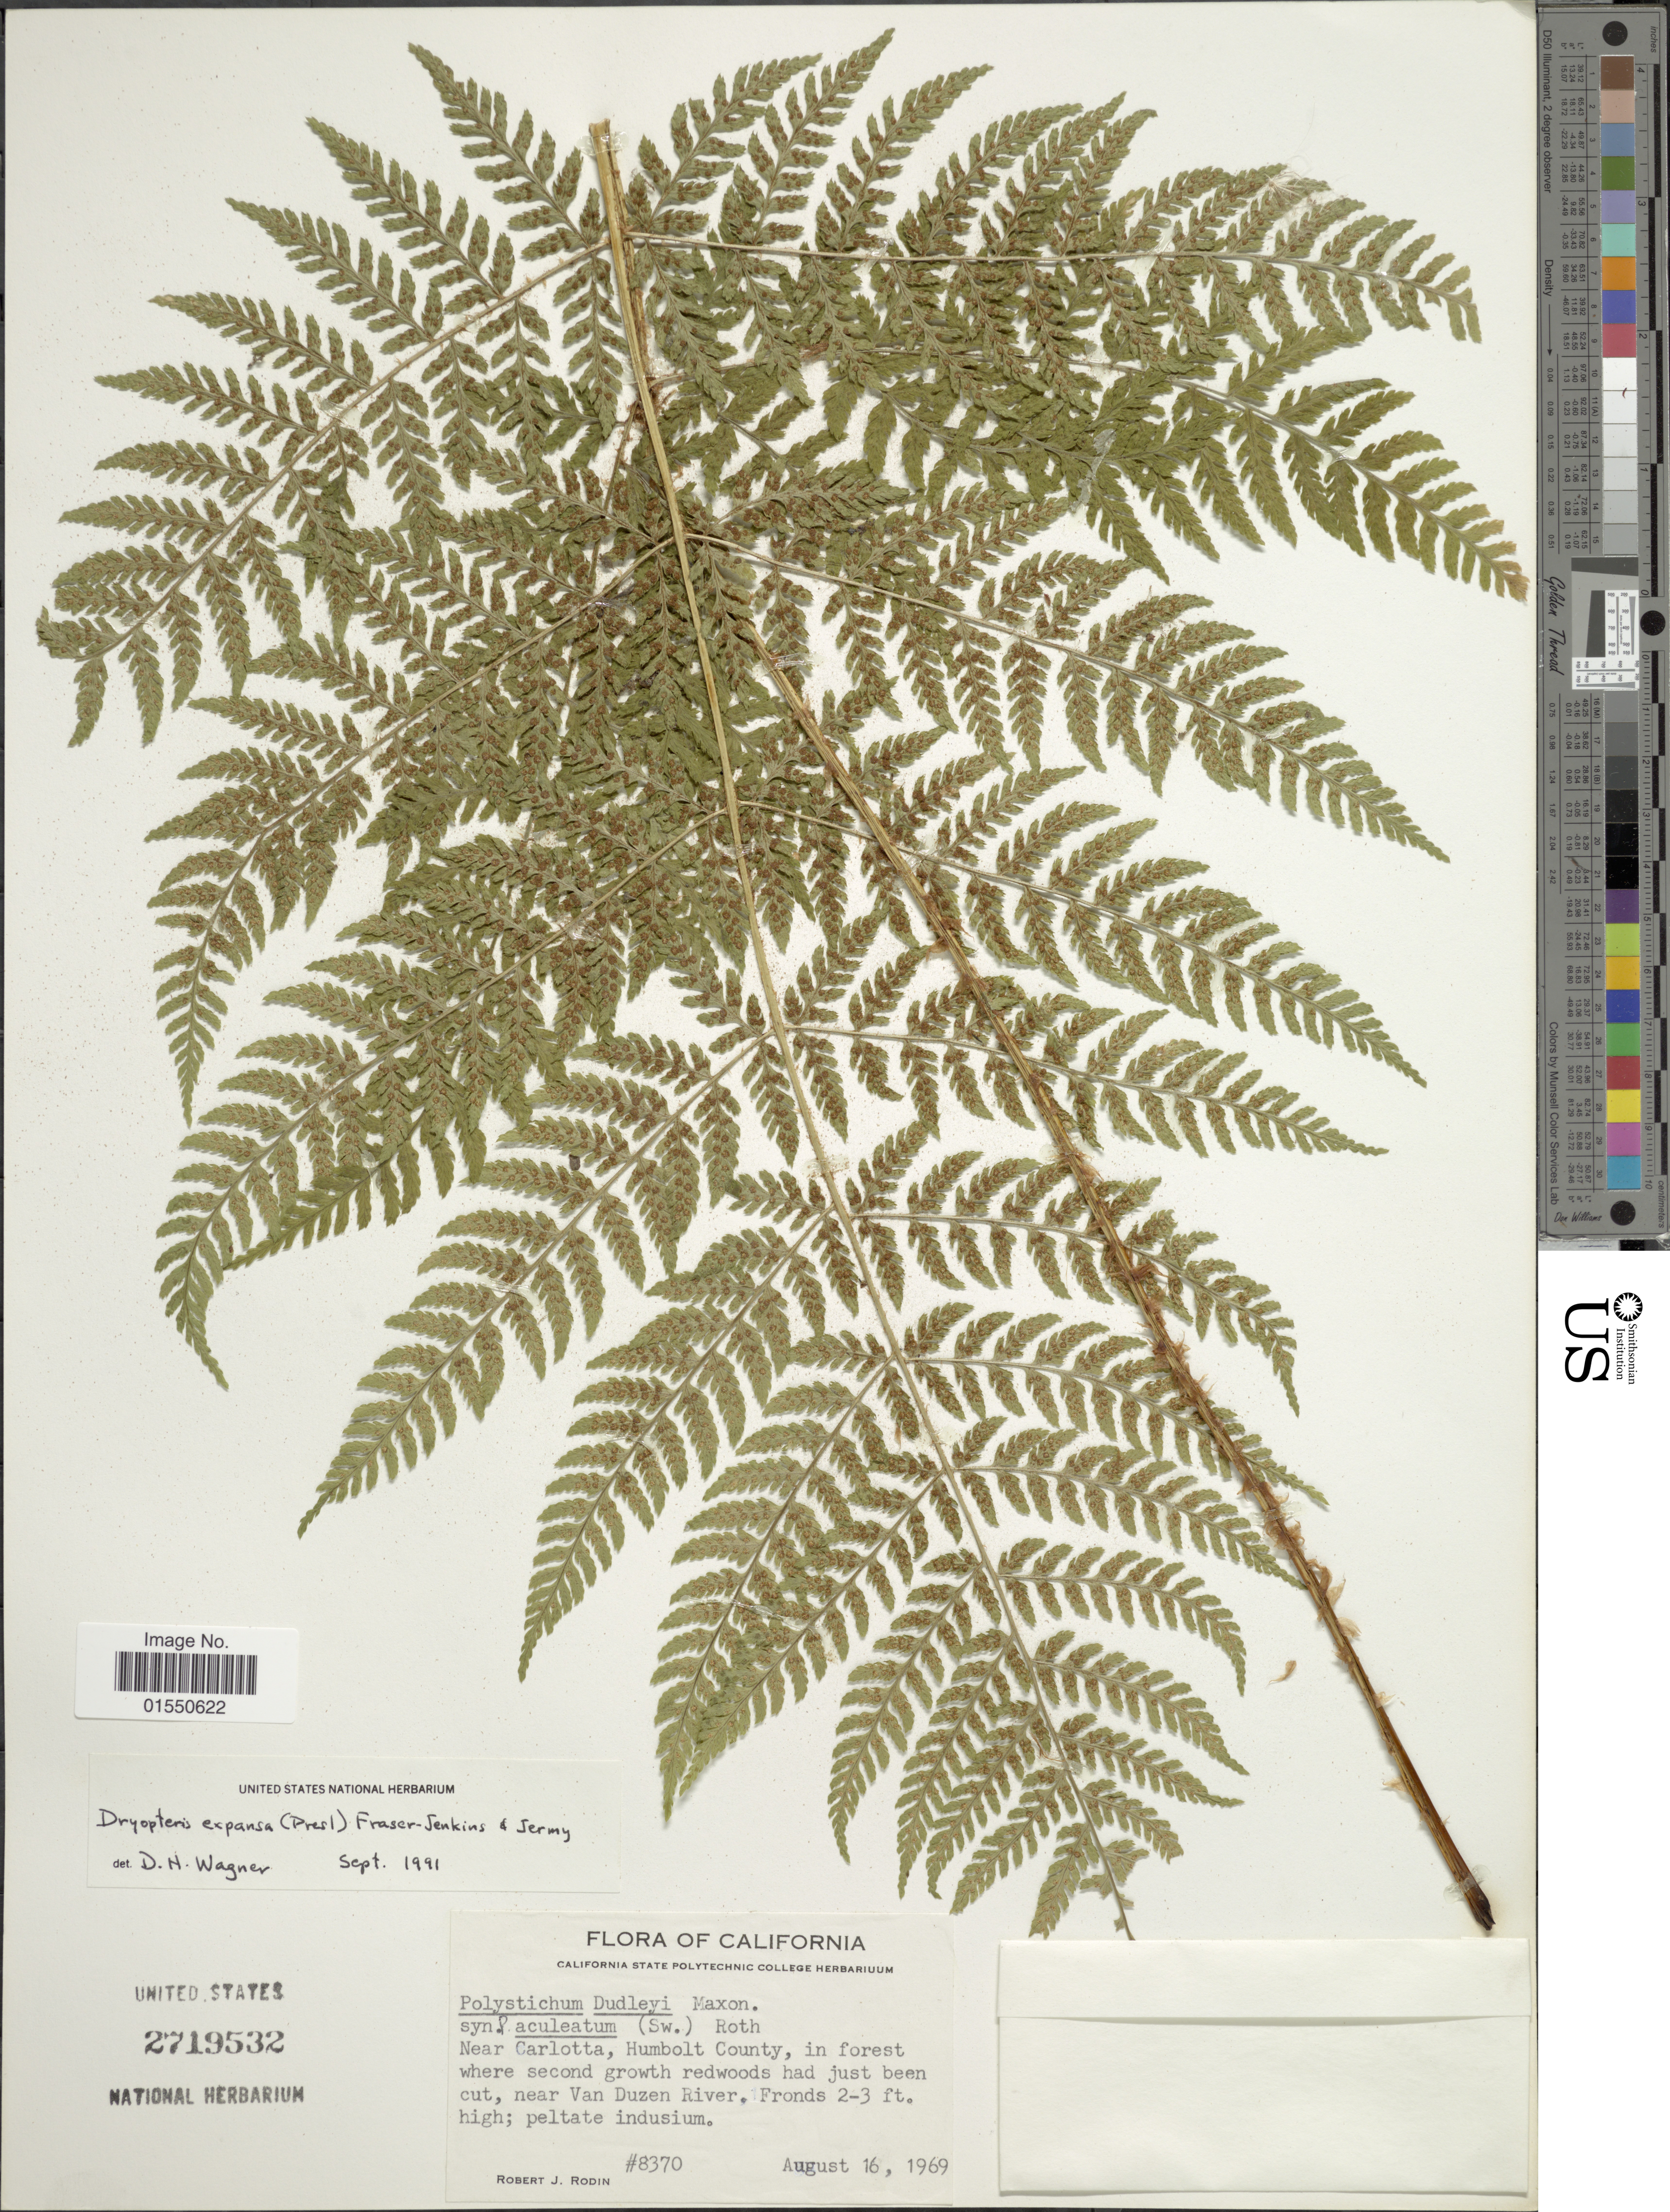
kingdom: Plantae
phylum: Tracheophyta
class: Polypodiopsida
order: Polypodiales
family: Dryopteridaceae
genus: Dryopteris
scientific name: Dryopteris expansa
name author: (C. Presl) Fraser-Jenk. & Jermy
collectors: R. J. Rodin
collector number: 8370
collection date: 1969-08-16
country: United States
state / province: California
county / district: Humboldt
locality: Near Carlotta, Humbolt County, in forest where second growth redwoods had just been cut, near Van Duzen River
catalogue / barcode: US 2719532